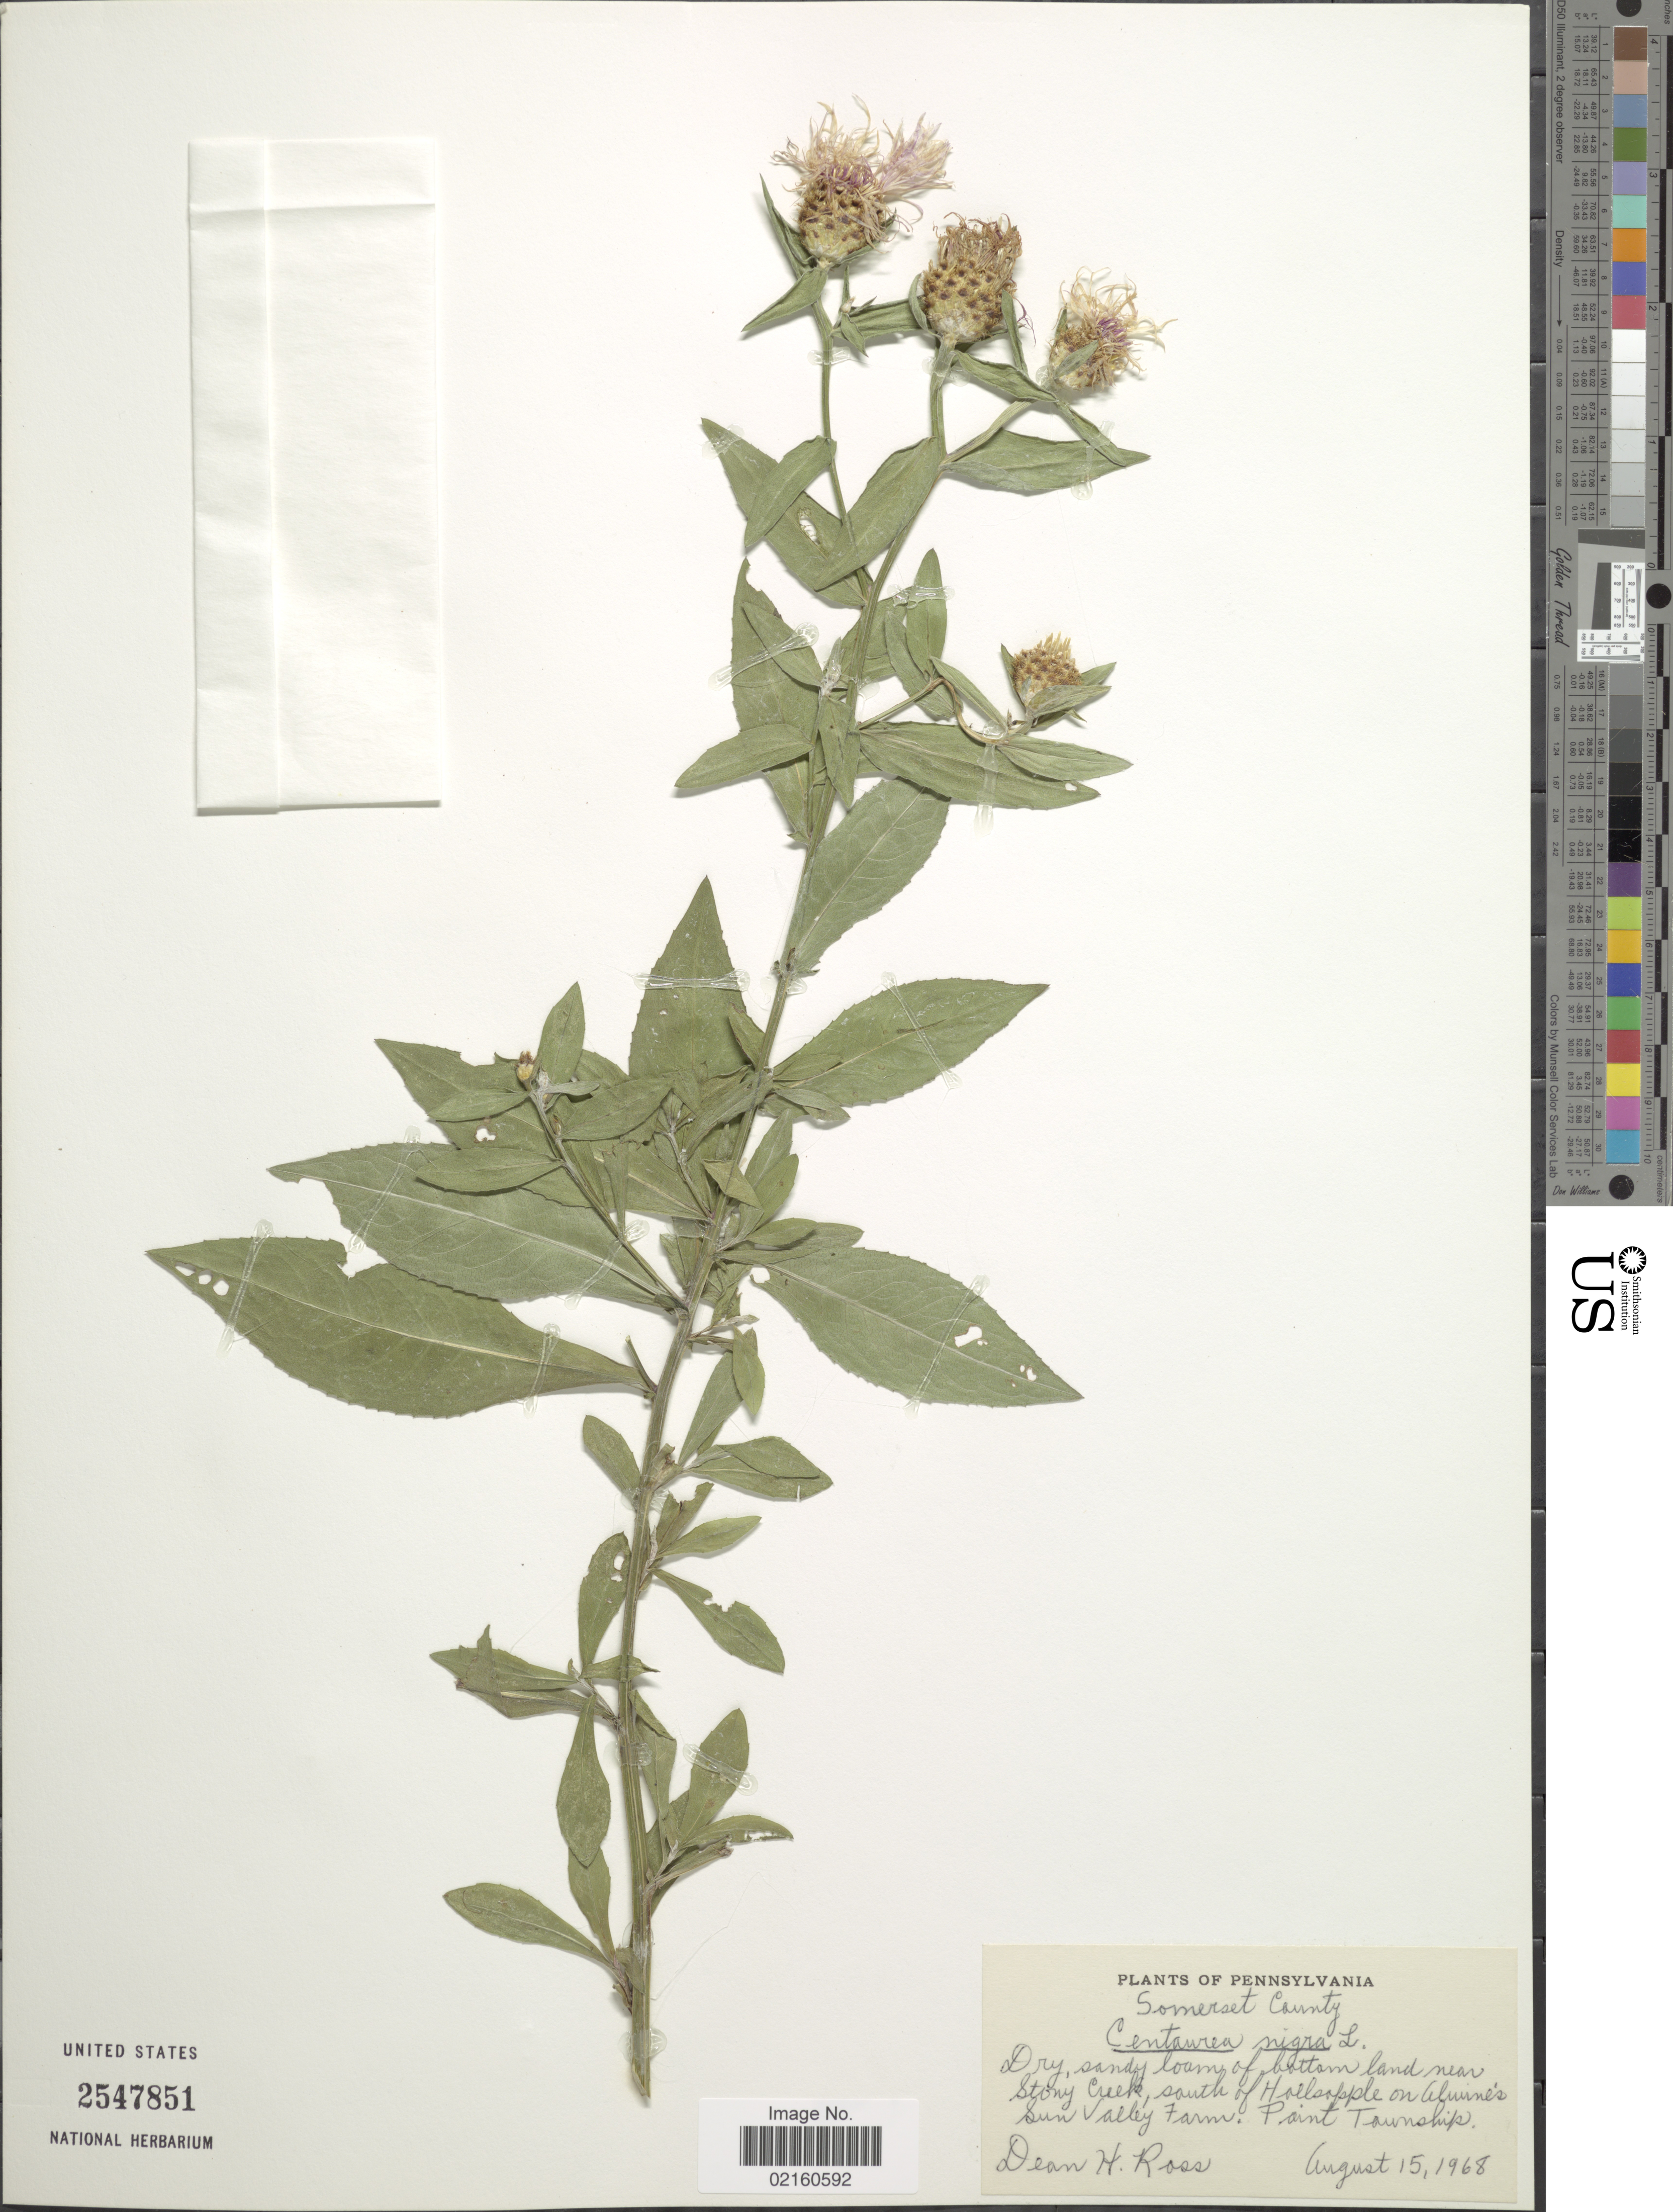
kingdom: Plantae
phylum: Tracheophyta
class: Magnoliopsida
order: Asterales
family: Asteraceae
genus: Centaurea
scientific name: Centaurea nigra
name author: L.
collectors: D. Ross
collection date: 1968-08-15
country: United States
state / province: Pennsylvania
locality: Somerset County, near Stony Creek, south of Hollsopple on Alwine's Sun Valley Farm, Paint Township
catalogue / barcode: US 2547851